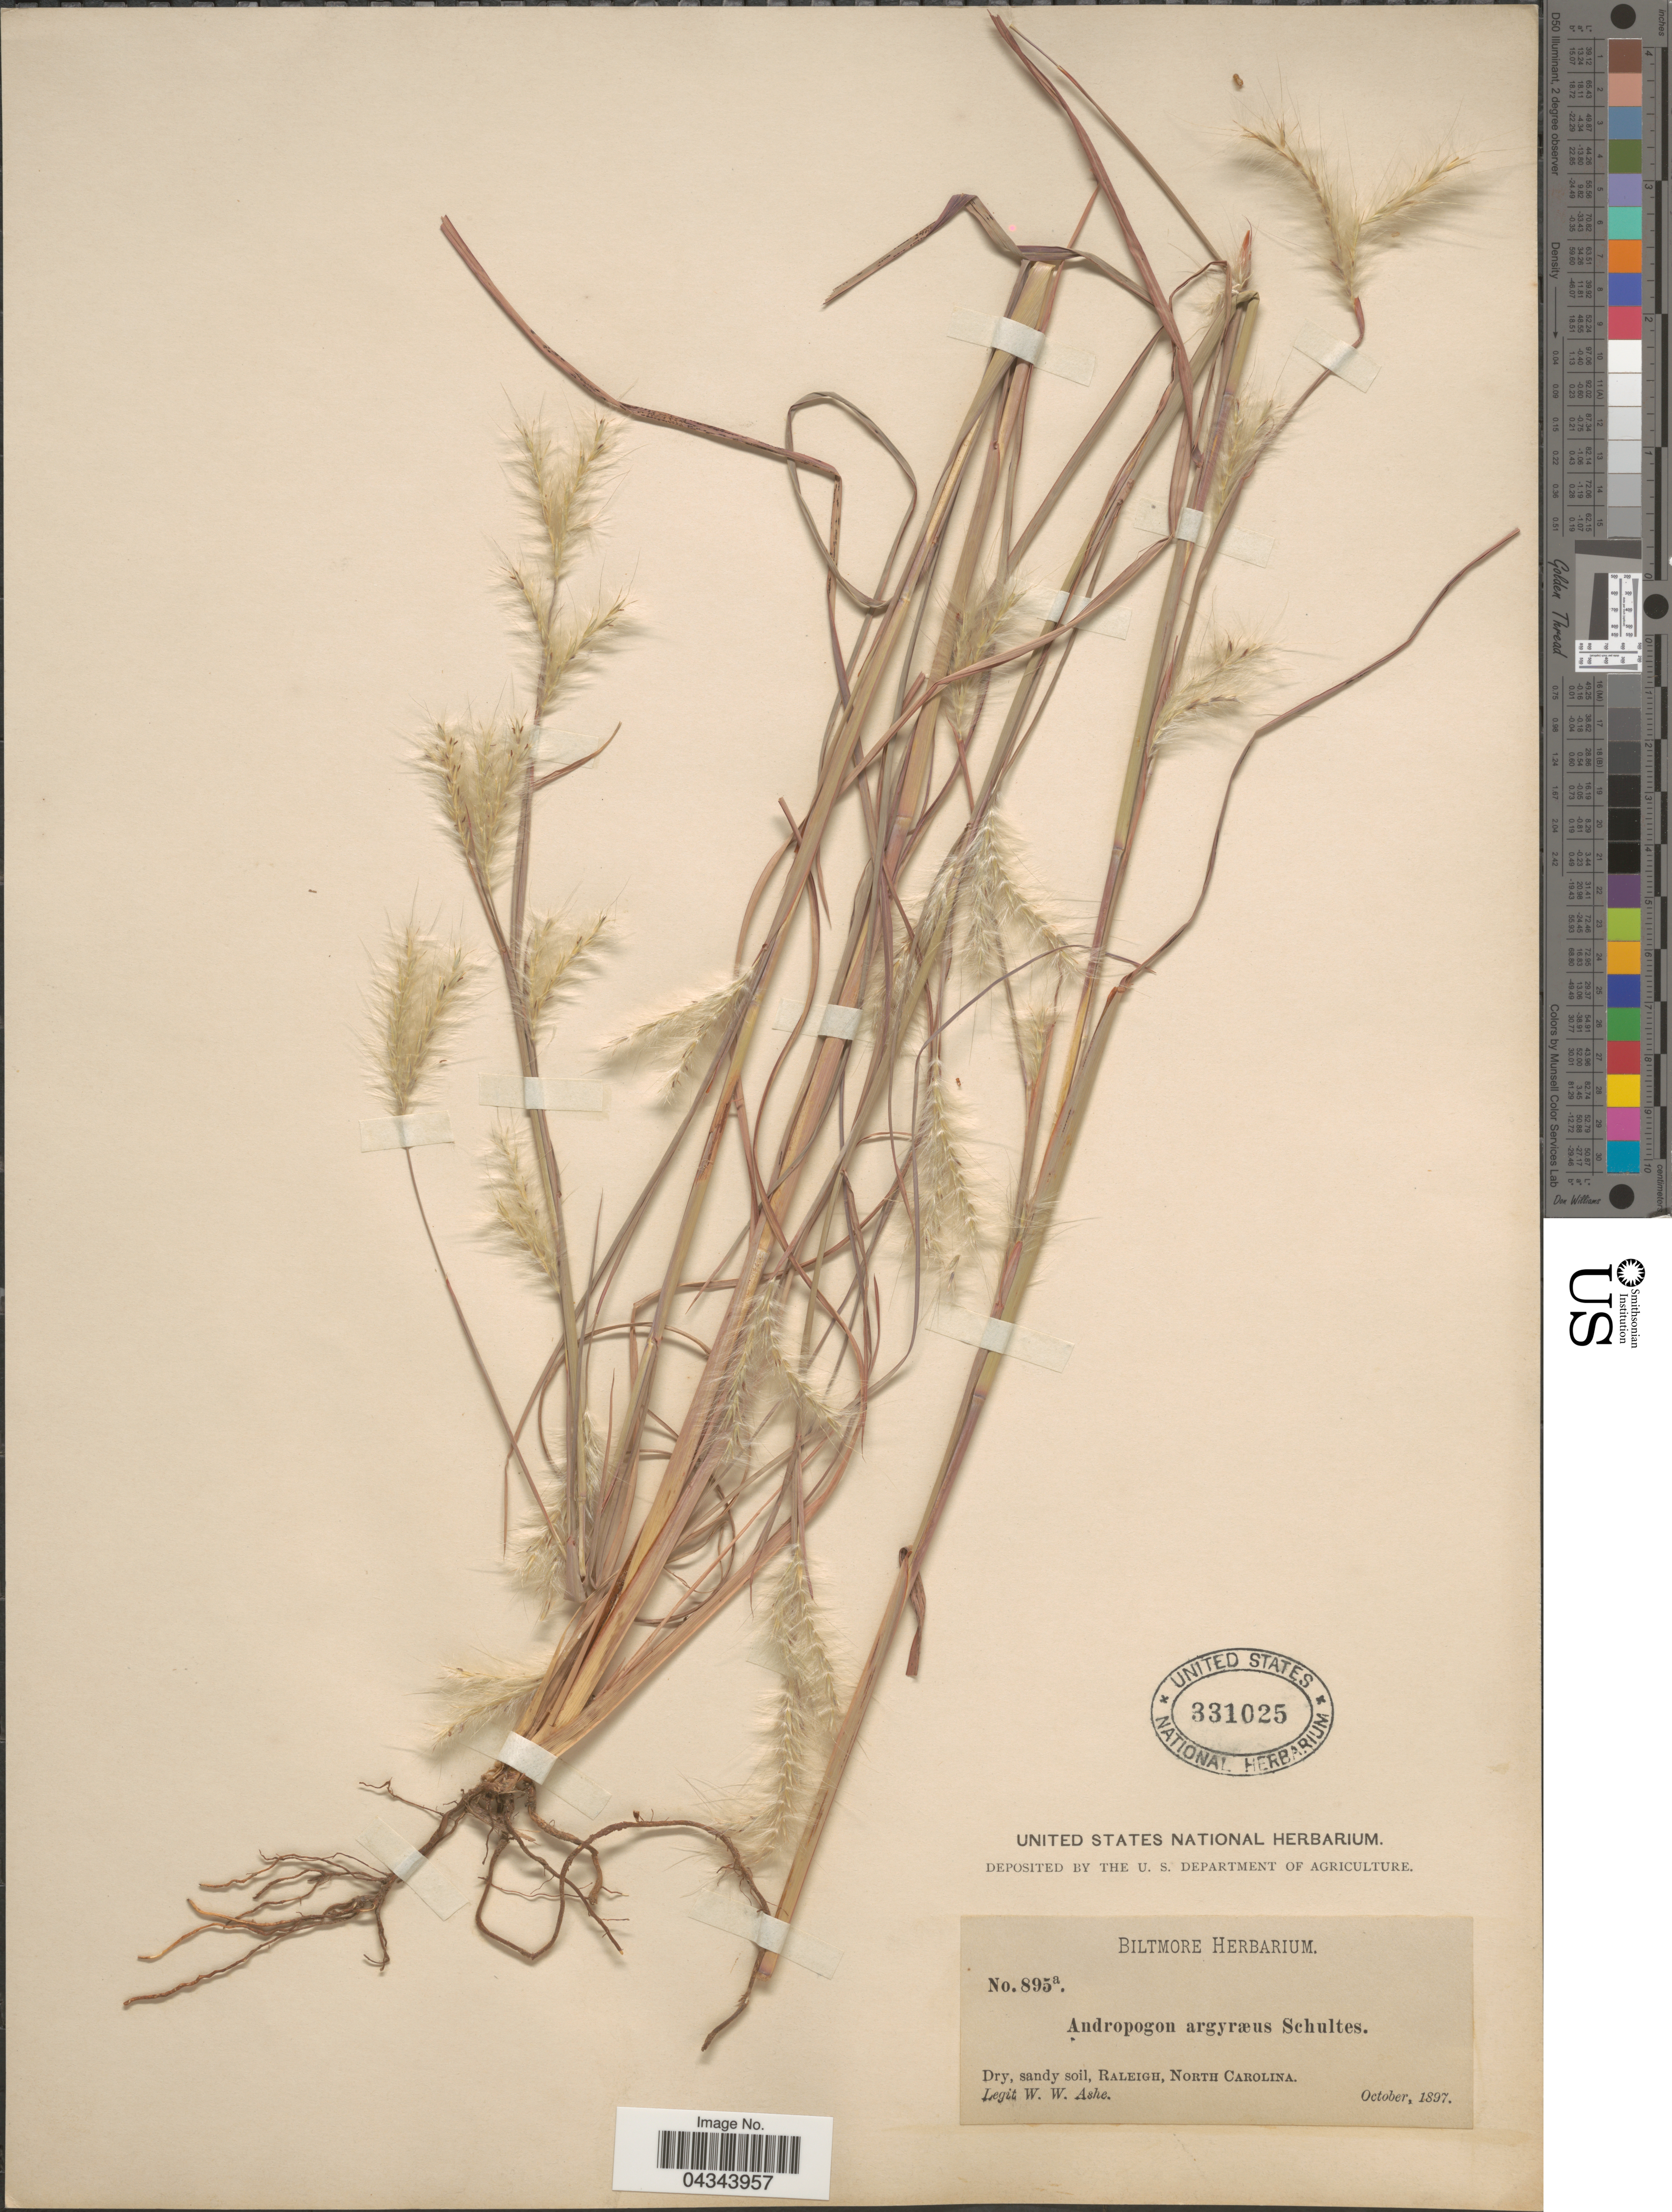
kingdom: Plantae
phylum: Tracheophyta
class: Liliopsida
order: Poales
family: Poaceae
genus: Andropogon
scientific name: Andropogon ternarius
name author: Michx.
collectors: W. W. Ashe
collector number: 895a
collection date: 1897-10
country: United States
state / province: North Carolina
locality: Dry, sandy soil, Raleigh.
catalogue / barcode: US 331025